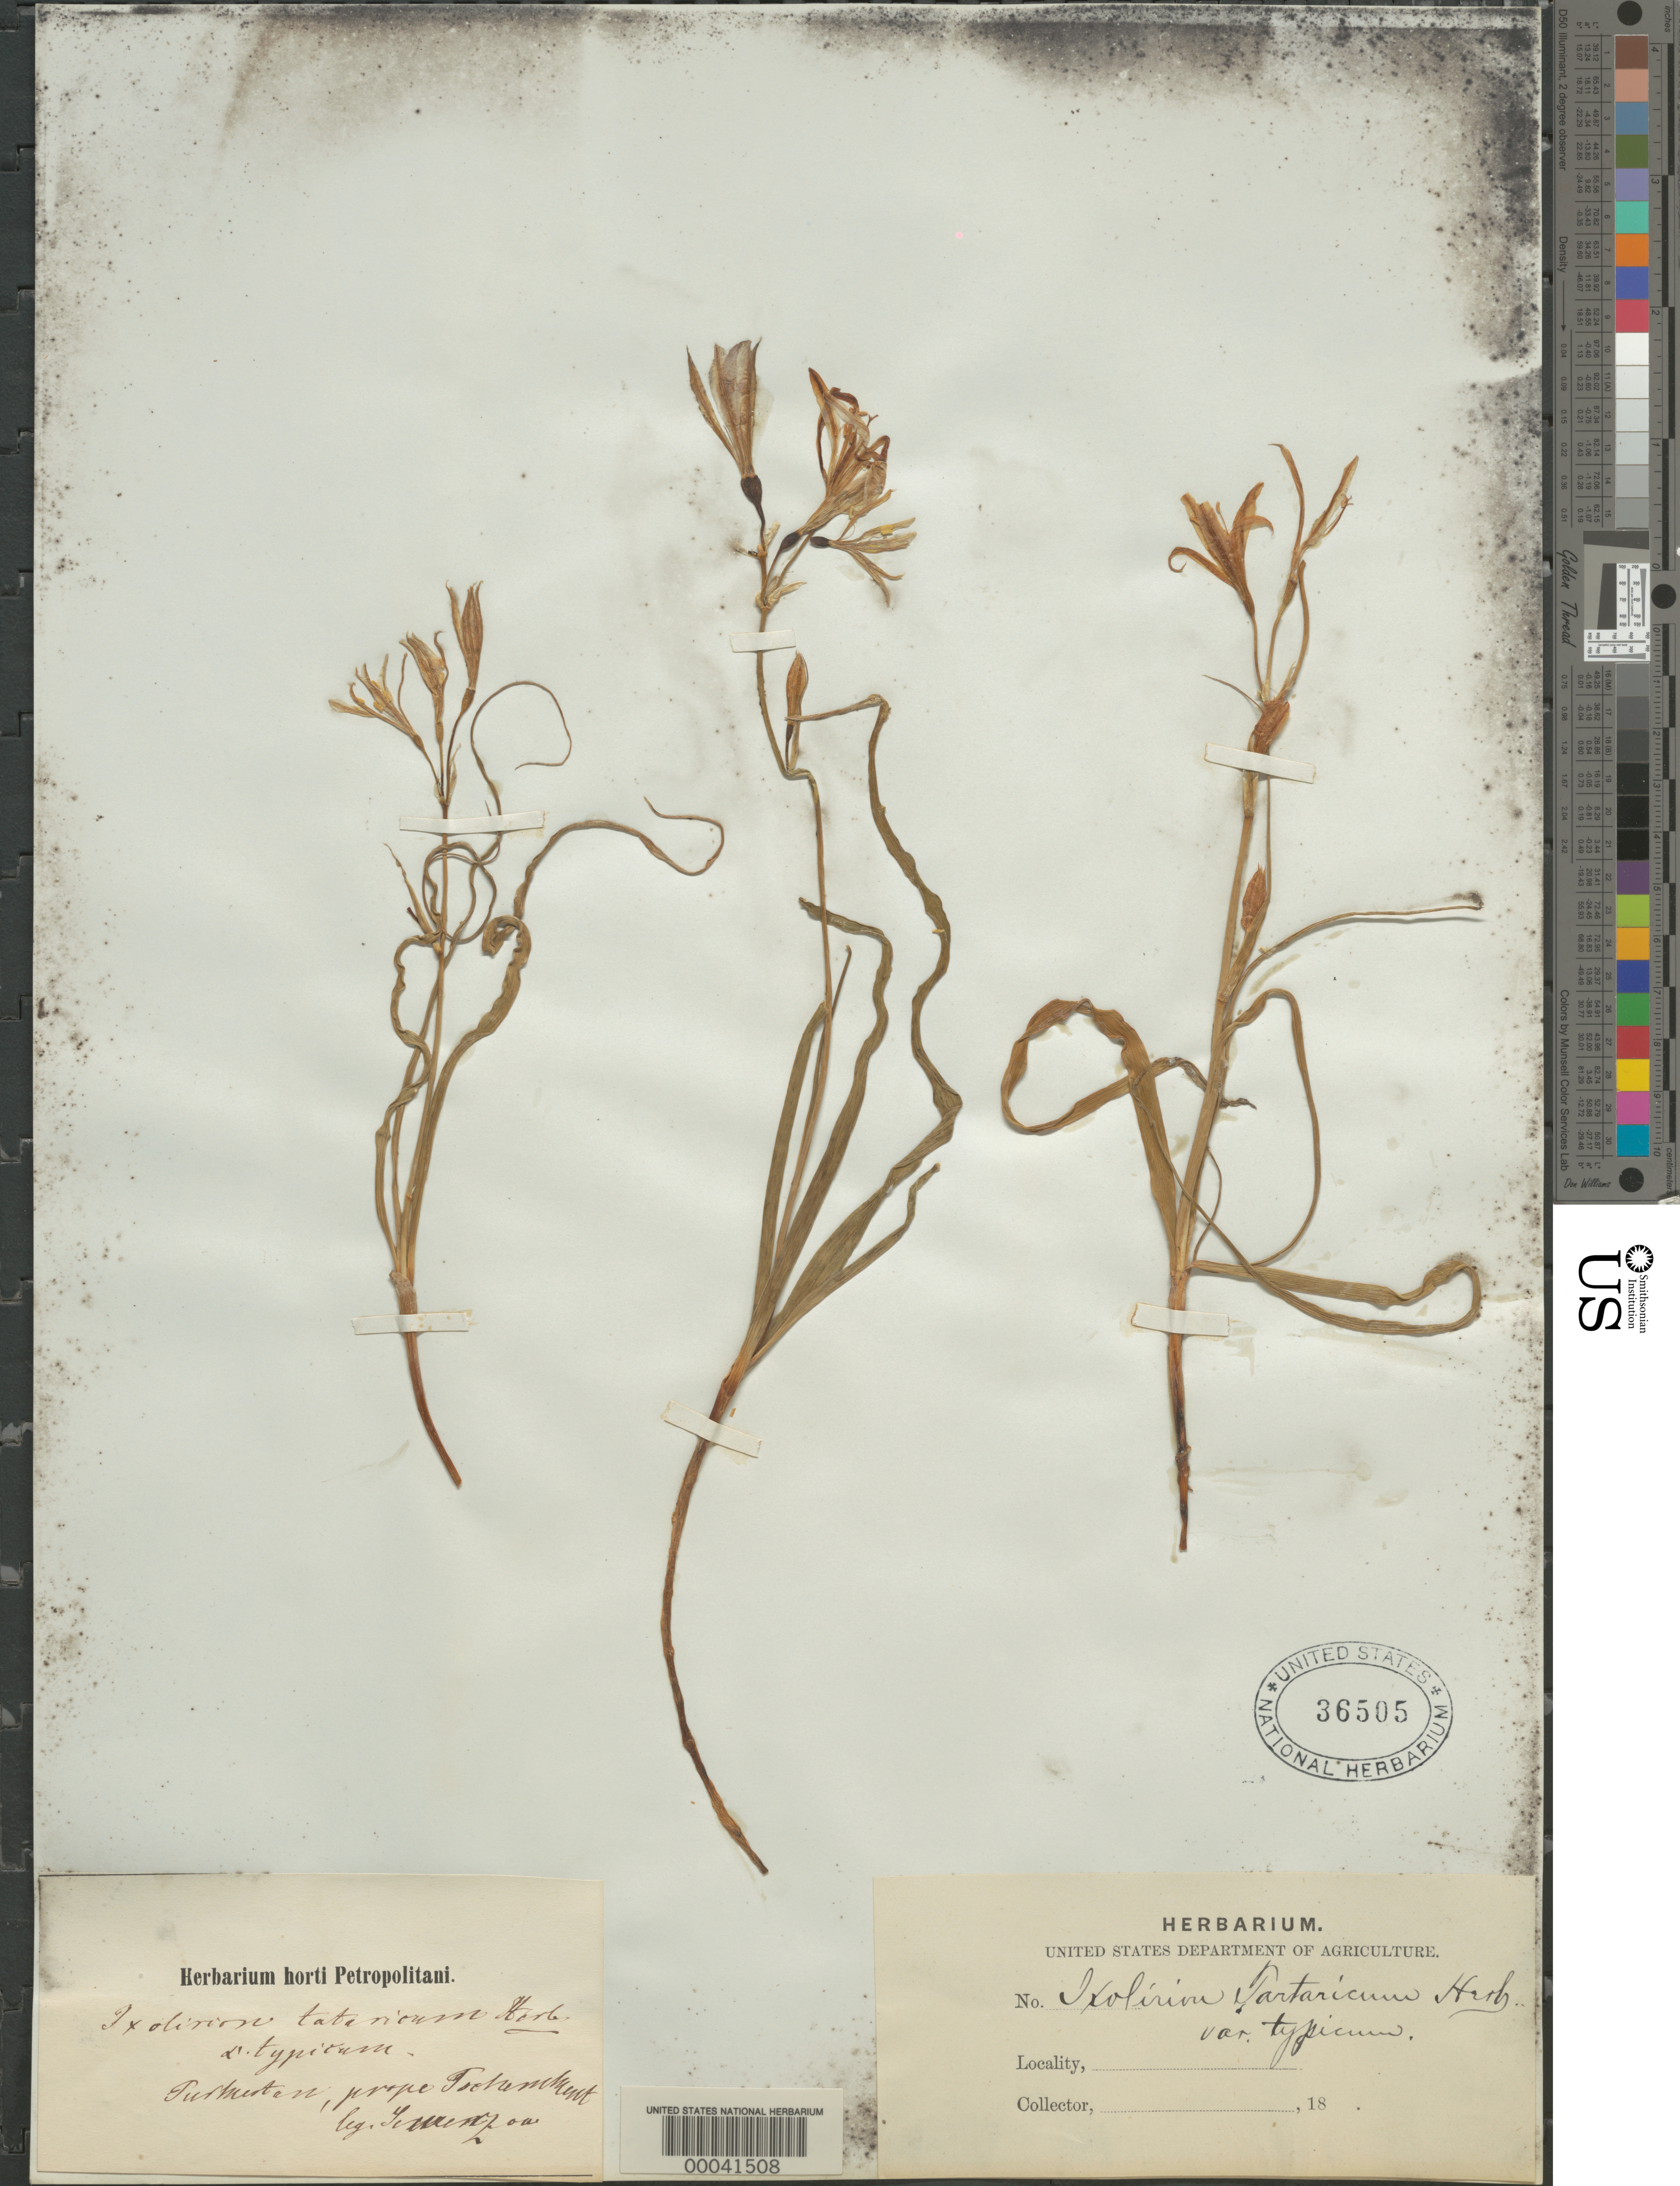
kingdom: Plantae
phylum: Tracheophyta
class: Liliopsida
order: Asparagales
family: Ixioliriaceae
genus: Ixiolirion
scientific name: Ixiolirion tataricum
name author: (Pall.) Schult. & Schult. f.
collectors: -. Timezow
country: Kazakhstan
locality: Turkestan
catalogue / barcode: US 36504